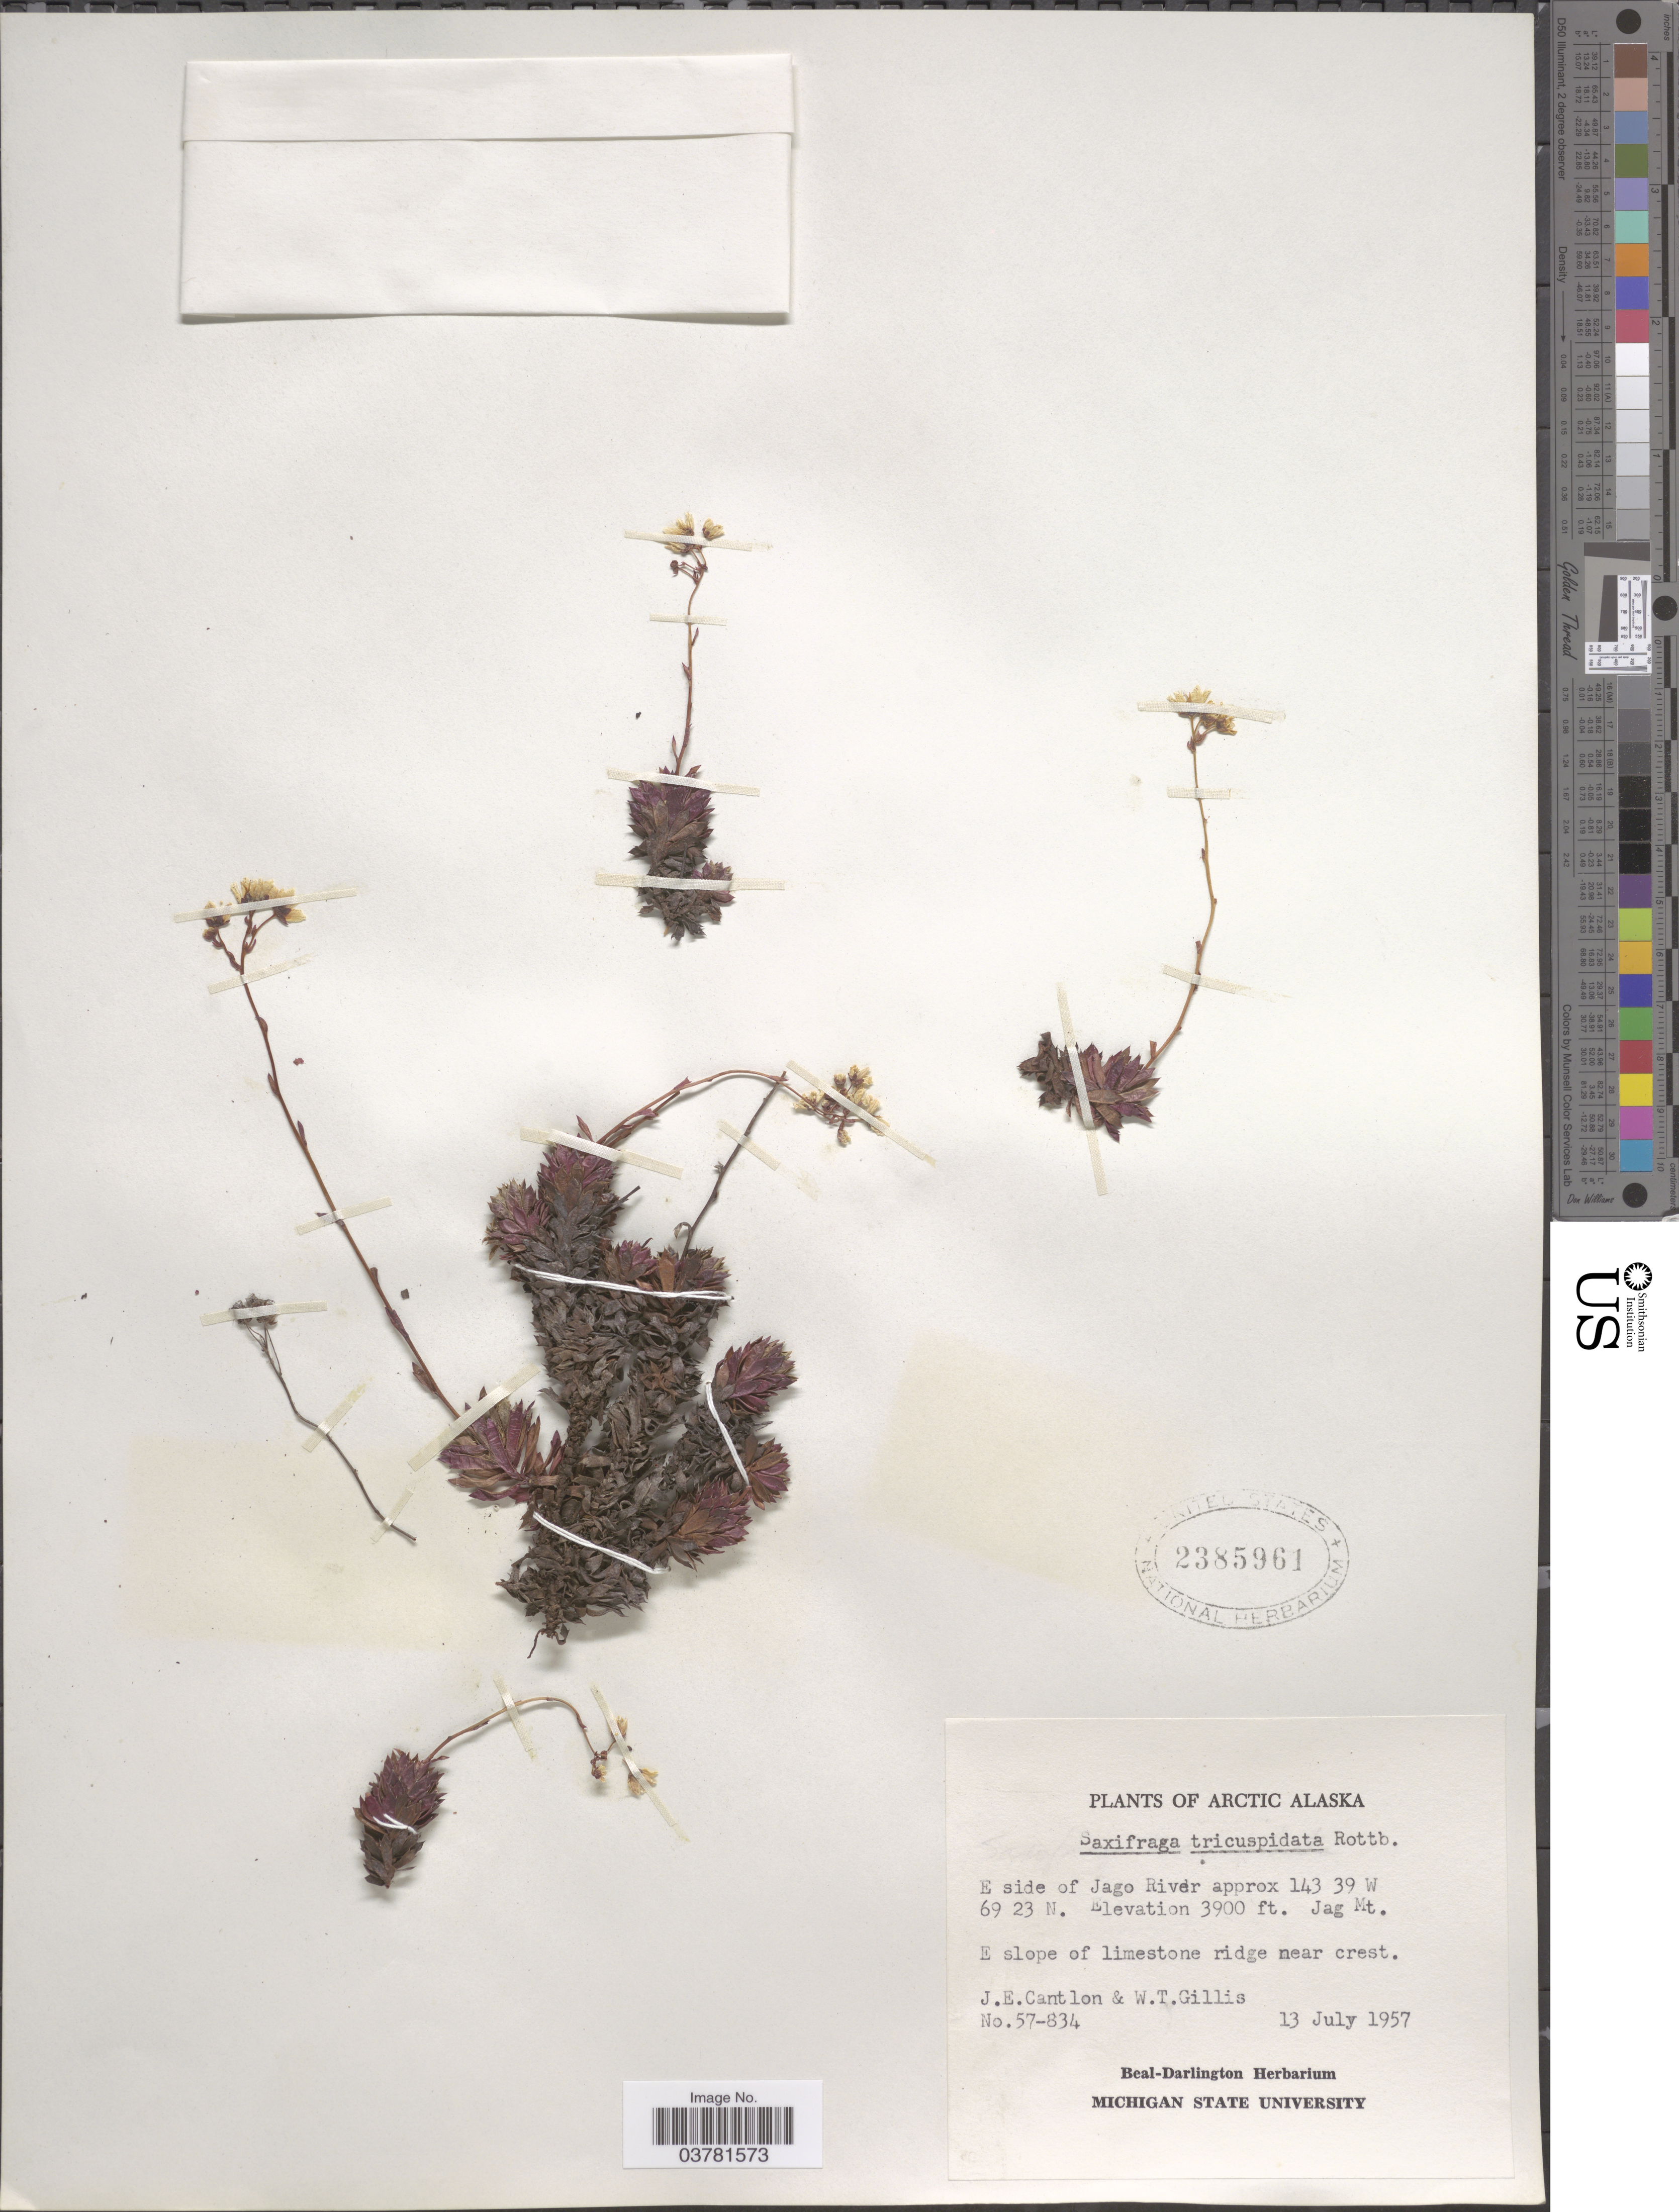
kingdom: Plantae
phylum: Tracheophyta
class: Magnoliopsida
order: Saxifragales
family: Saxifragaceae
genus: Saxifraga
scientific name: Saxifraga tricuspidata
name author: Rottb.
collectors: J. Cantlon & W. T. Gillis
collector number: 57-834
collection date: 1957-07-13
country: United States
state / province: Alaska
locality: Arctic Alaska. E side of Jago River. Jag Mt. E slope of limestone ridge near crest.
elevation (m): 1189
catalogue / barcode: US 2385961